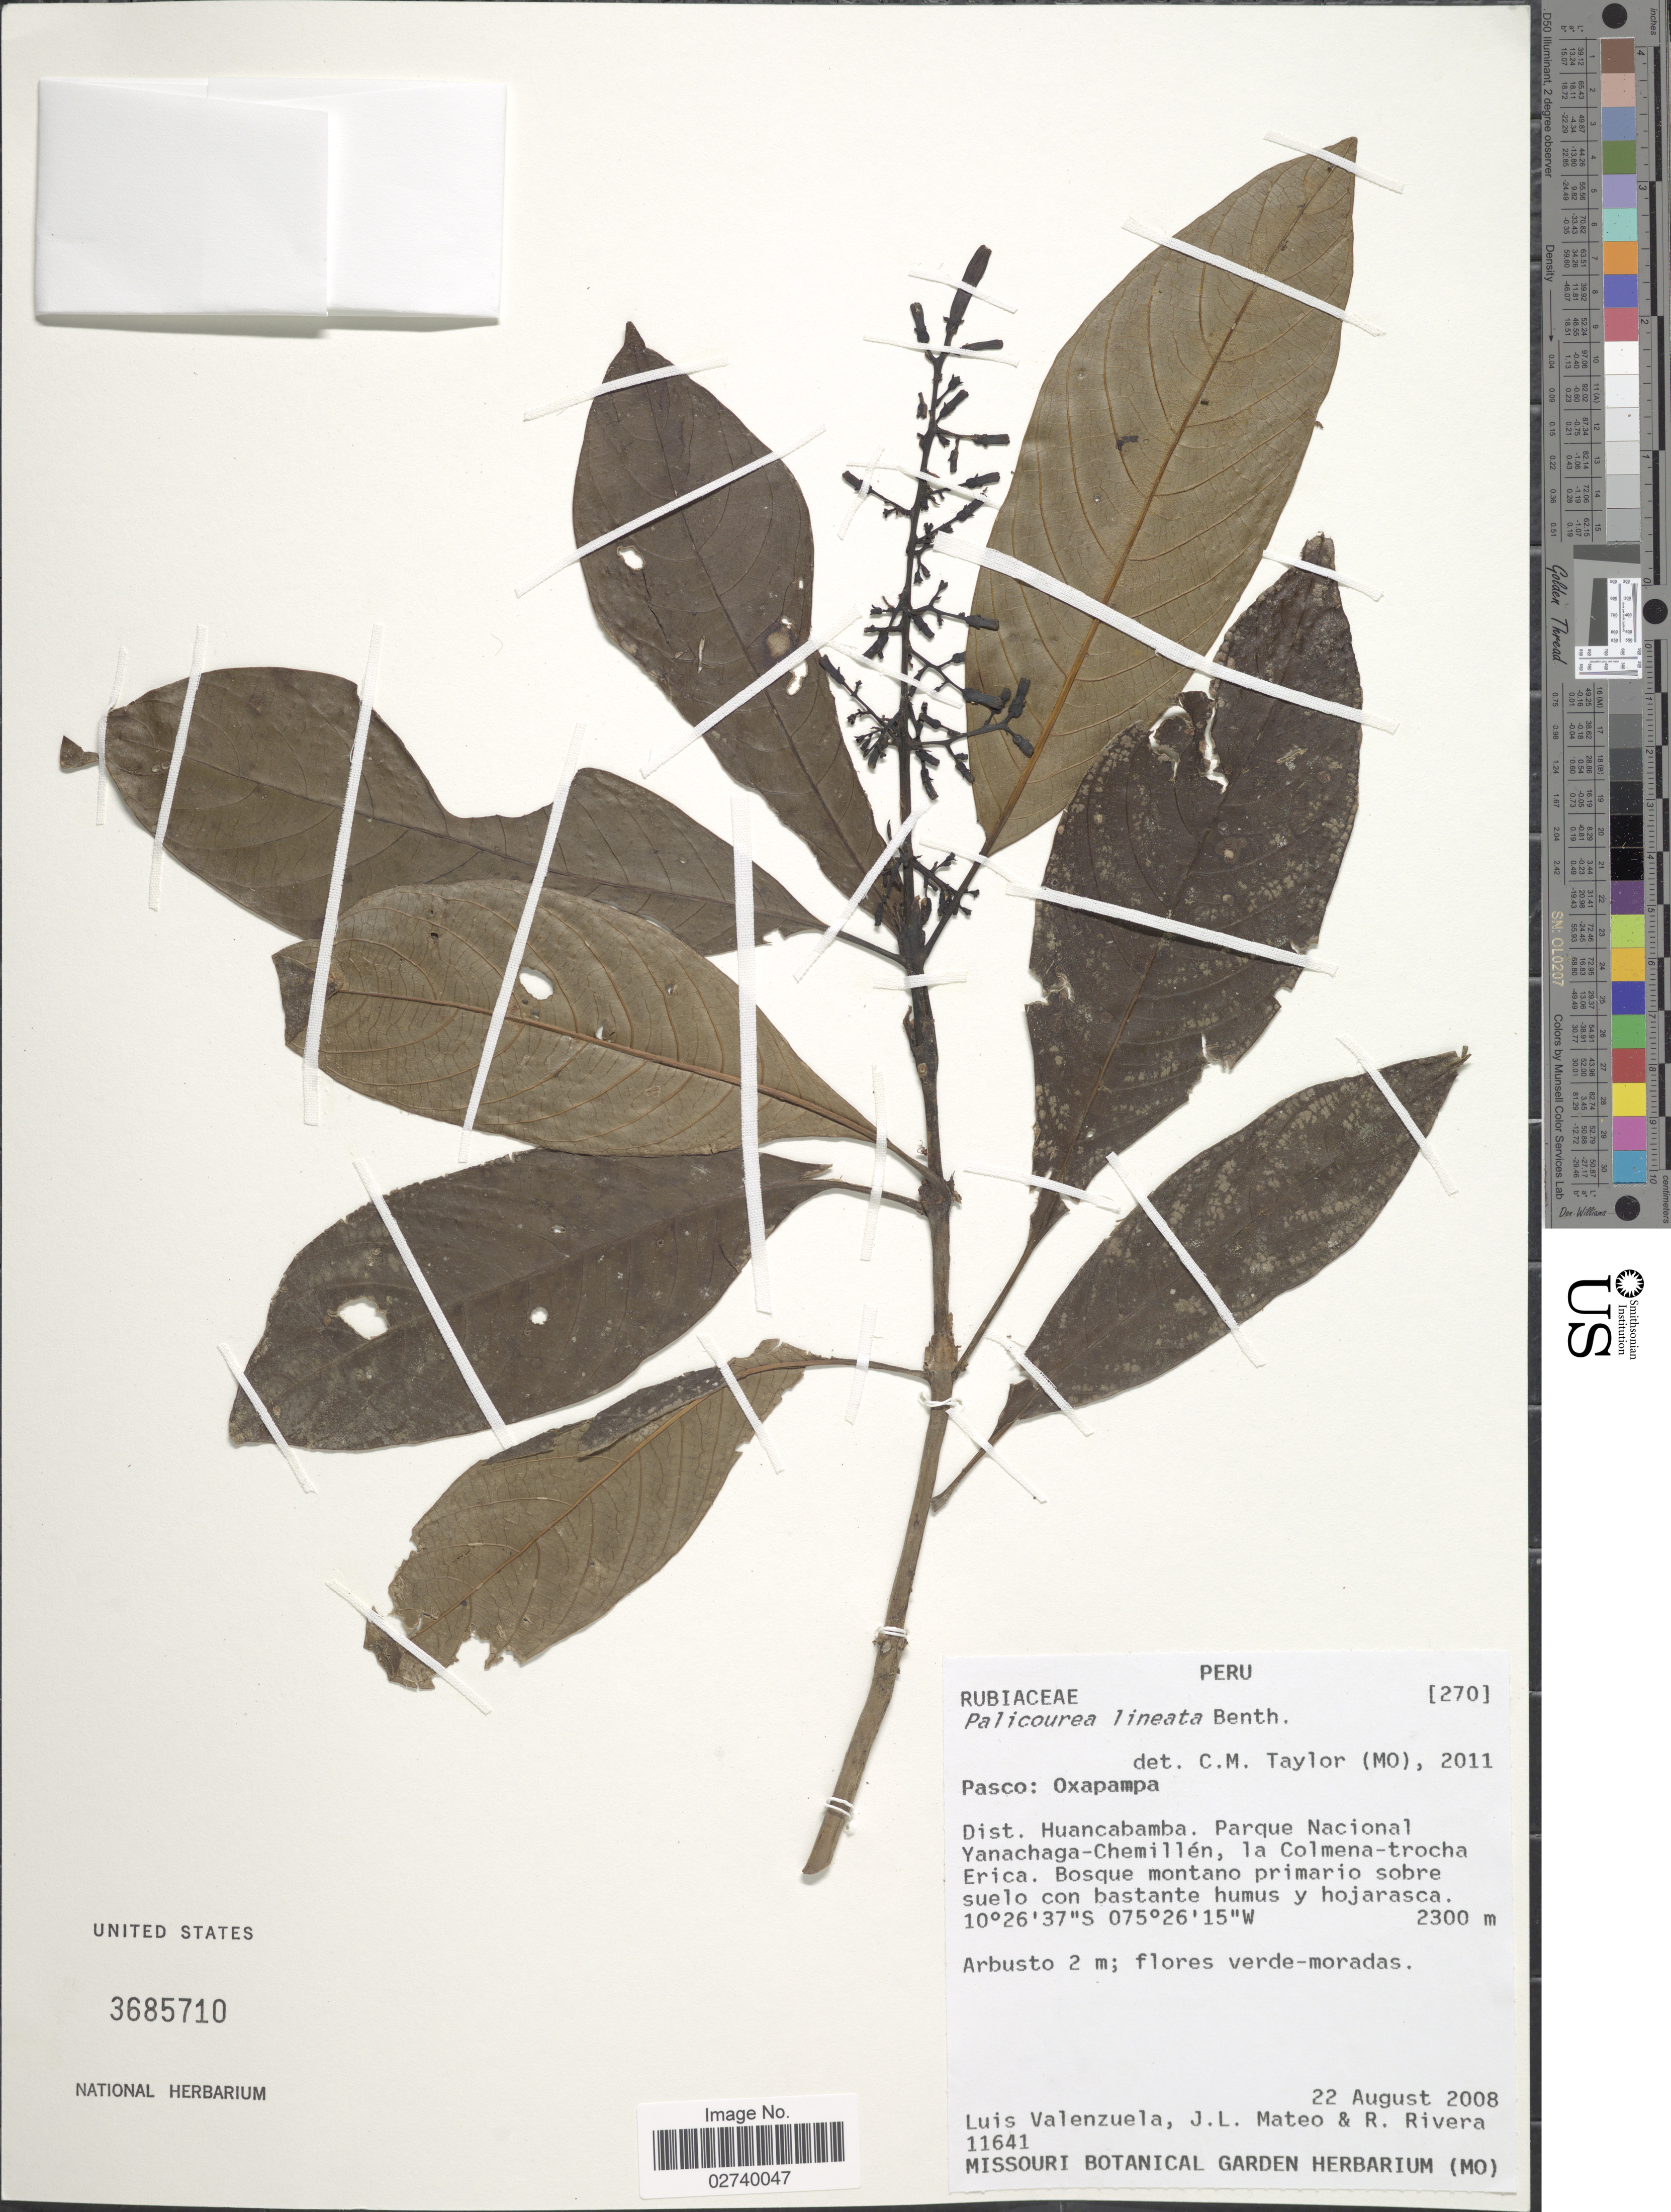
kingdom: Plantae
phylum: Tracheophyta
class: Magnoliopsida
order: Gentianales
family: Rubiaceae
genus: Palicourea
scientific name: Palicourea lineata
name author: Benth.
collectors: L. Valenzuela, J. Mateo & R. Rivera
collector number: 11641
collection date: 2008-08-22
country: Peru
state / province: Pasco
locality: Oxapampa. Dist. Huancabamba. Parque Nacional Yanachaga-Chemillen, la Colmena-trocha Erica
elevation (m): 2300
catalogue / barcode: US 3685710